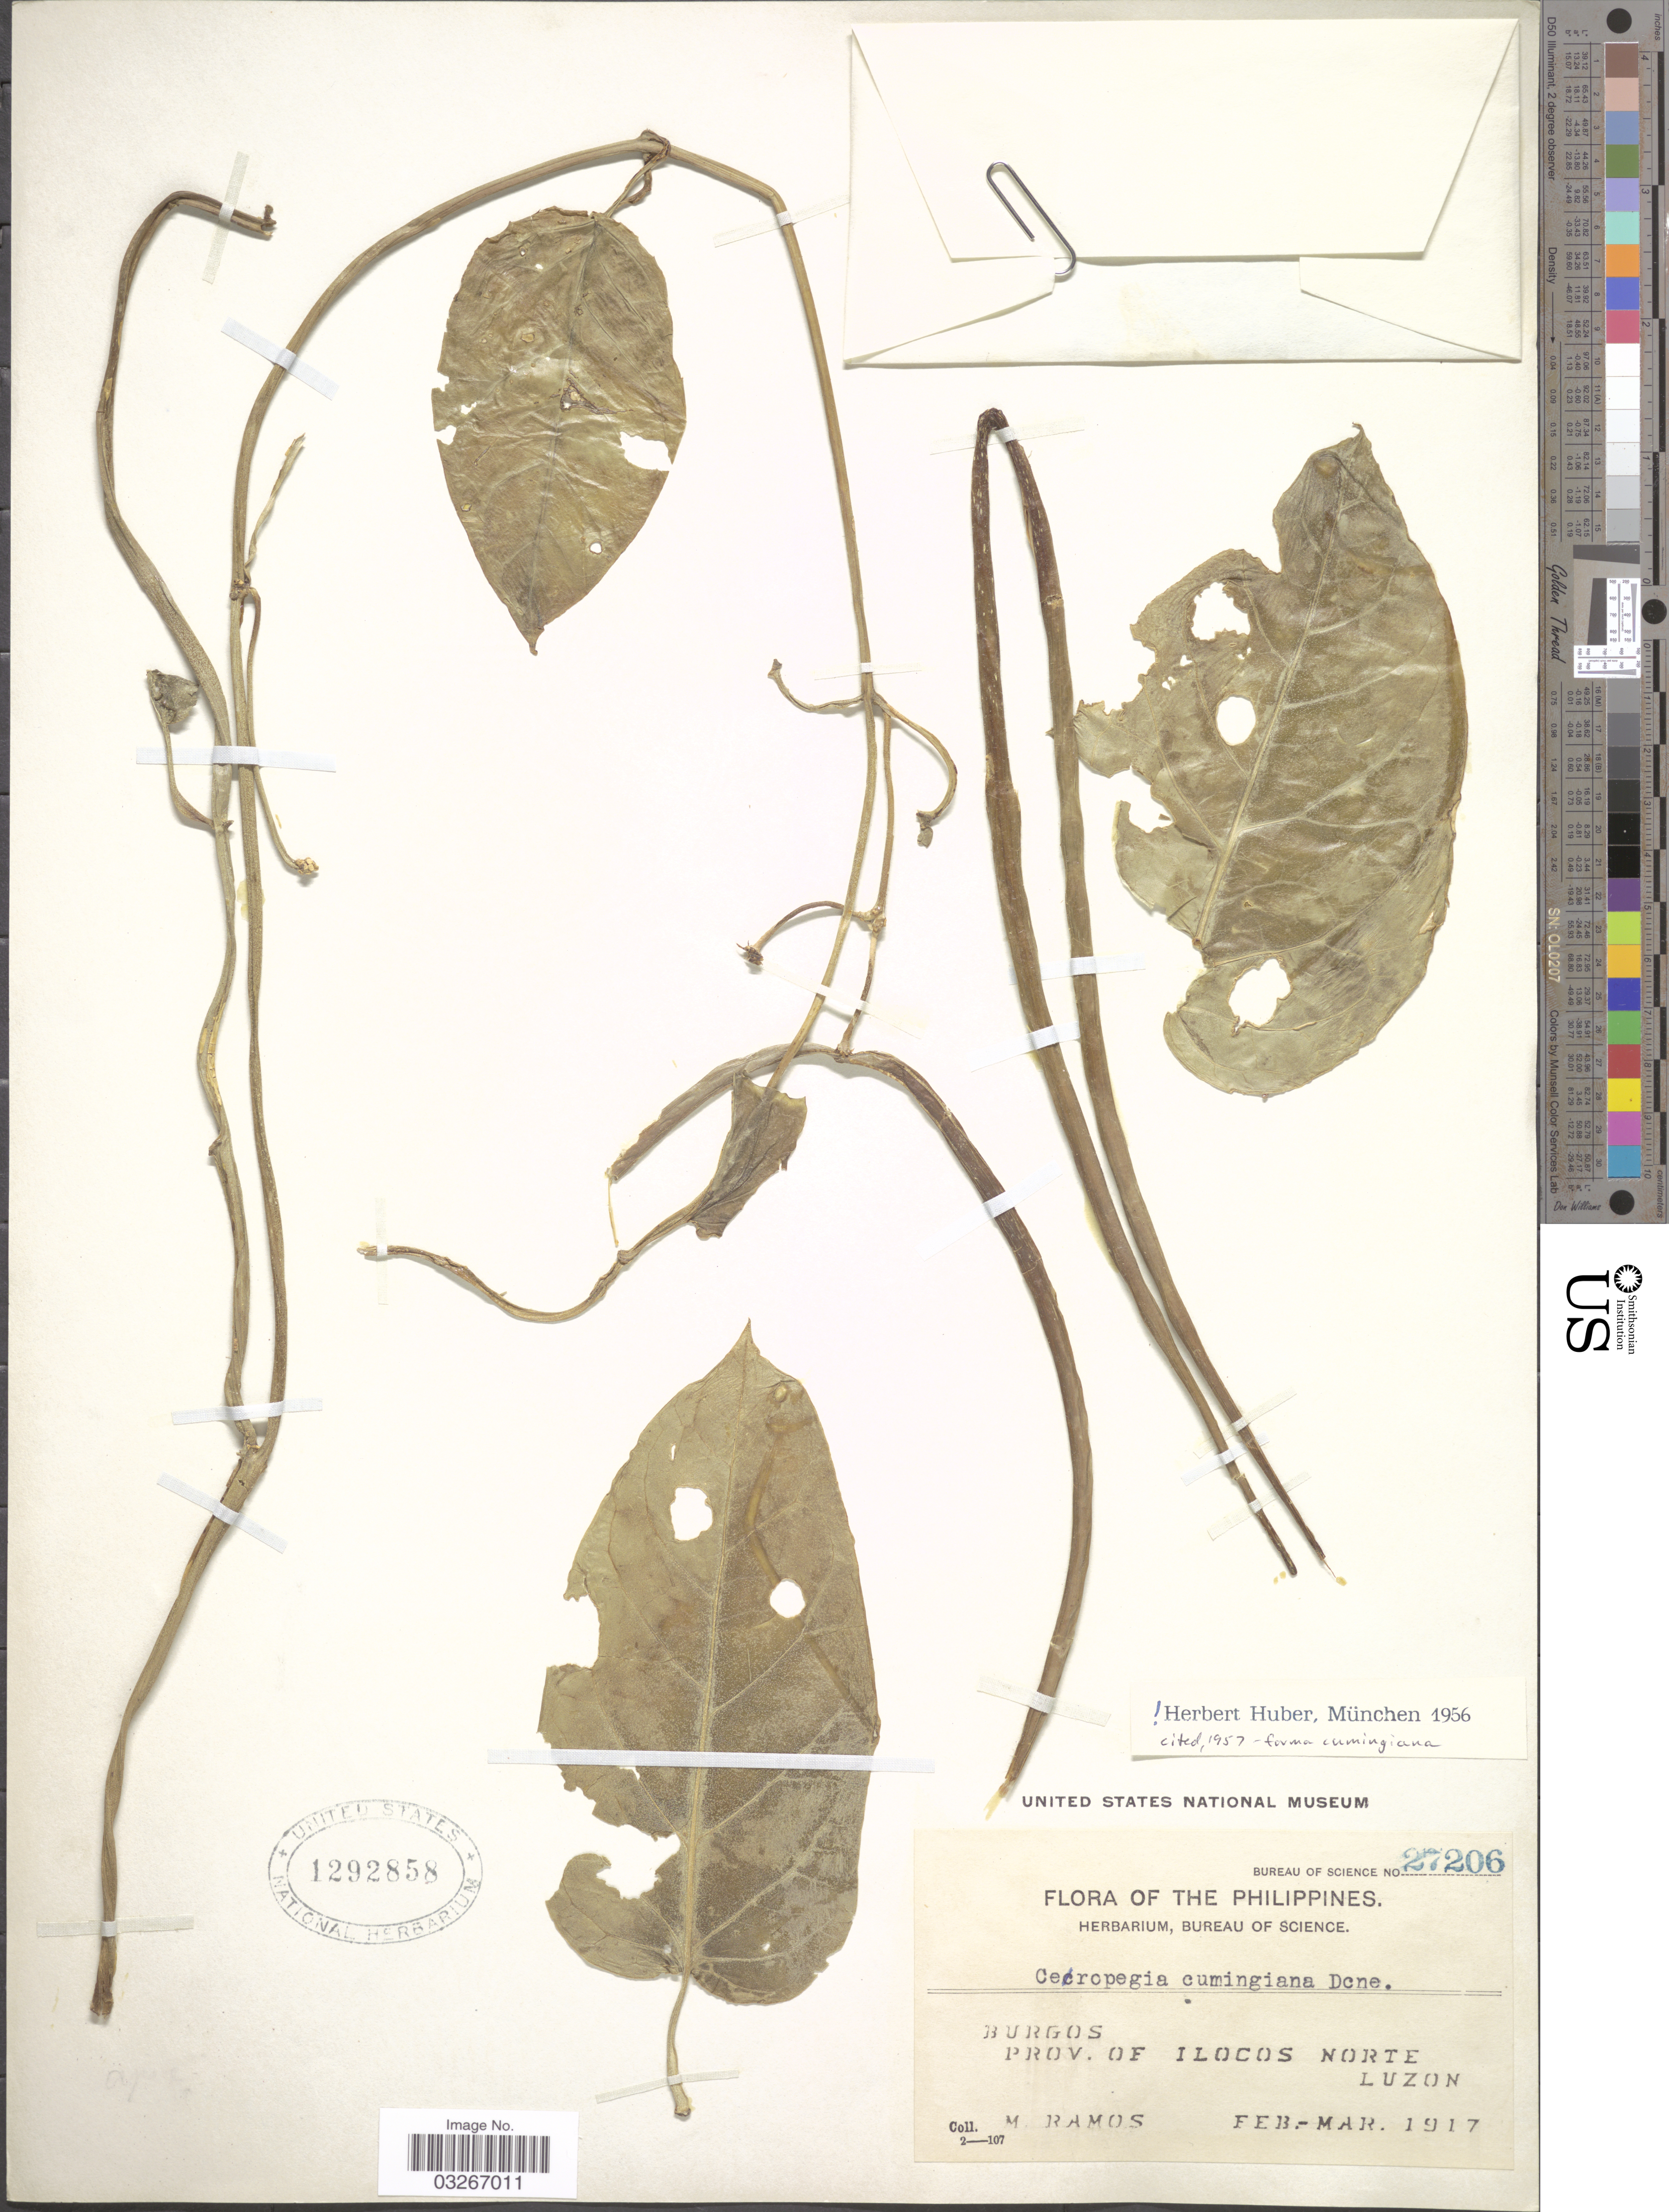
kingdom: Plantae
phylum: Tracheophyta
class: Magnoliopsida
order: Gentianales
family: Apocynaceae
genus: Ceropegia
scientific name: Ceropegia cumingiana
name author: Decne.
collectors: M. Ramos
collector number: Bureau of Science 27206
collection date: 1917-02/1917-03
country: Philippines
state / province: Ilocos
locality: Burgos. Prov. of Ilocos Norte Luzon.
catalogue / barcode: US 1292858